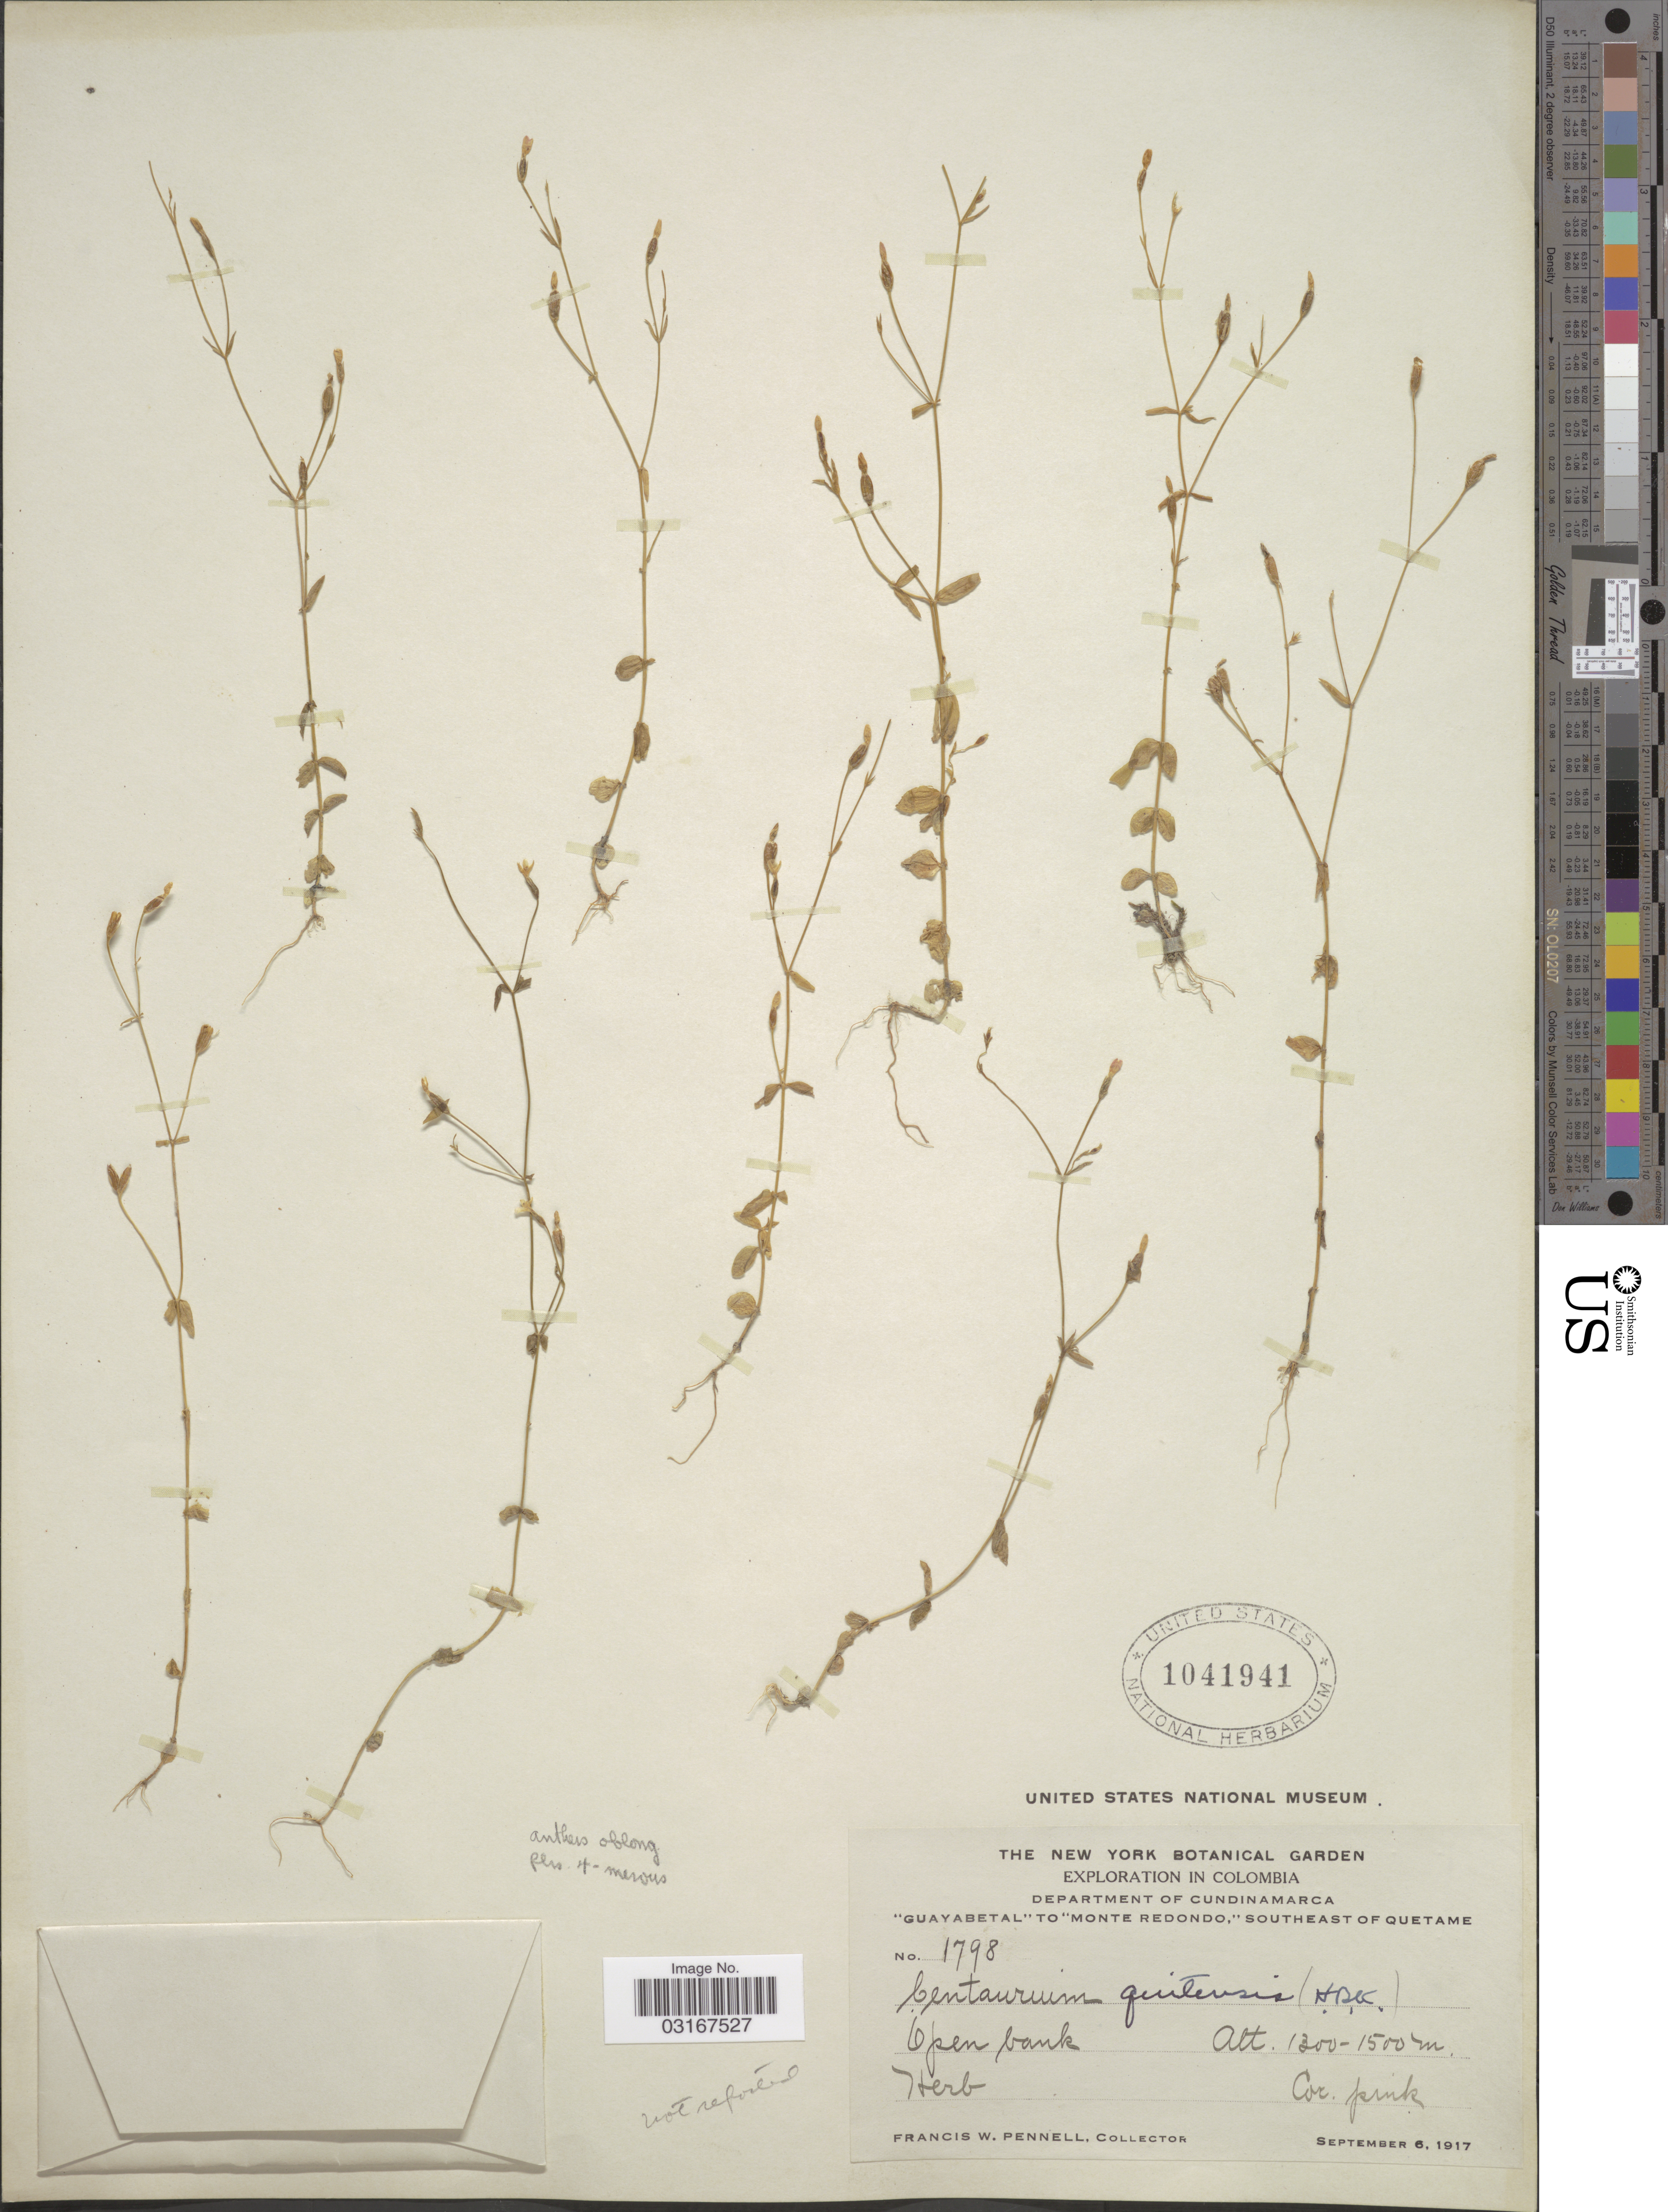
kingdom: Plantae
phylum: Tracheophyta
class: Magnoliopsida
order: Gentianales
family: Gentianaceae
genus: Centaurium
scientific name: Centaurium quitense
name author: (Kunth) B.L. Rob.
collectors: F. W. Pennell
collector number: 1798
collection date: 1917-09-06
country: Colombia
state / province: Cundinamarca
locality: Department of Cundinamarca. "Guayabetal" to "Monte Redondo," Southeast of Quetame.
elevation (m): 1300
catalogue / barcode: US 1041941